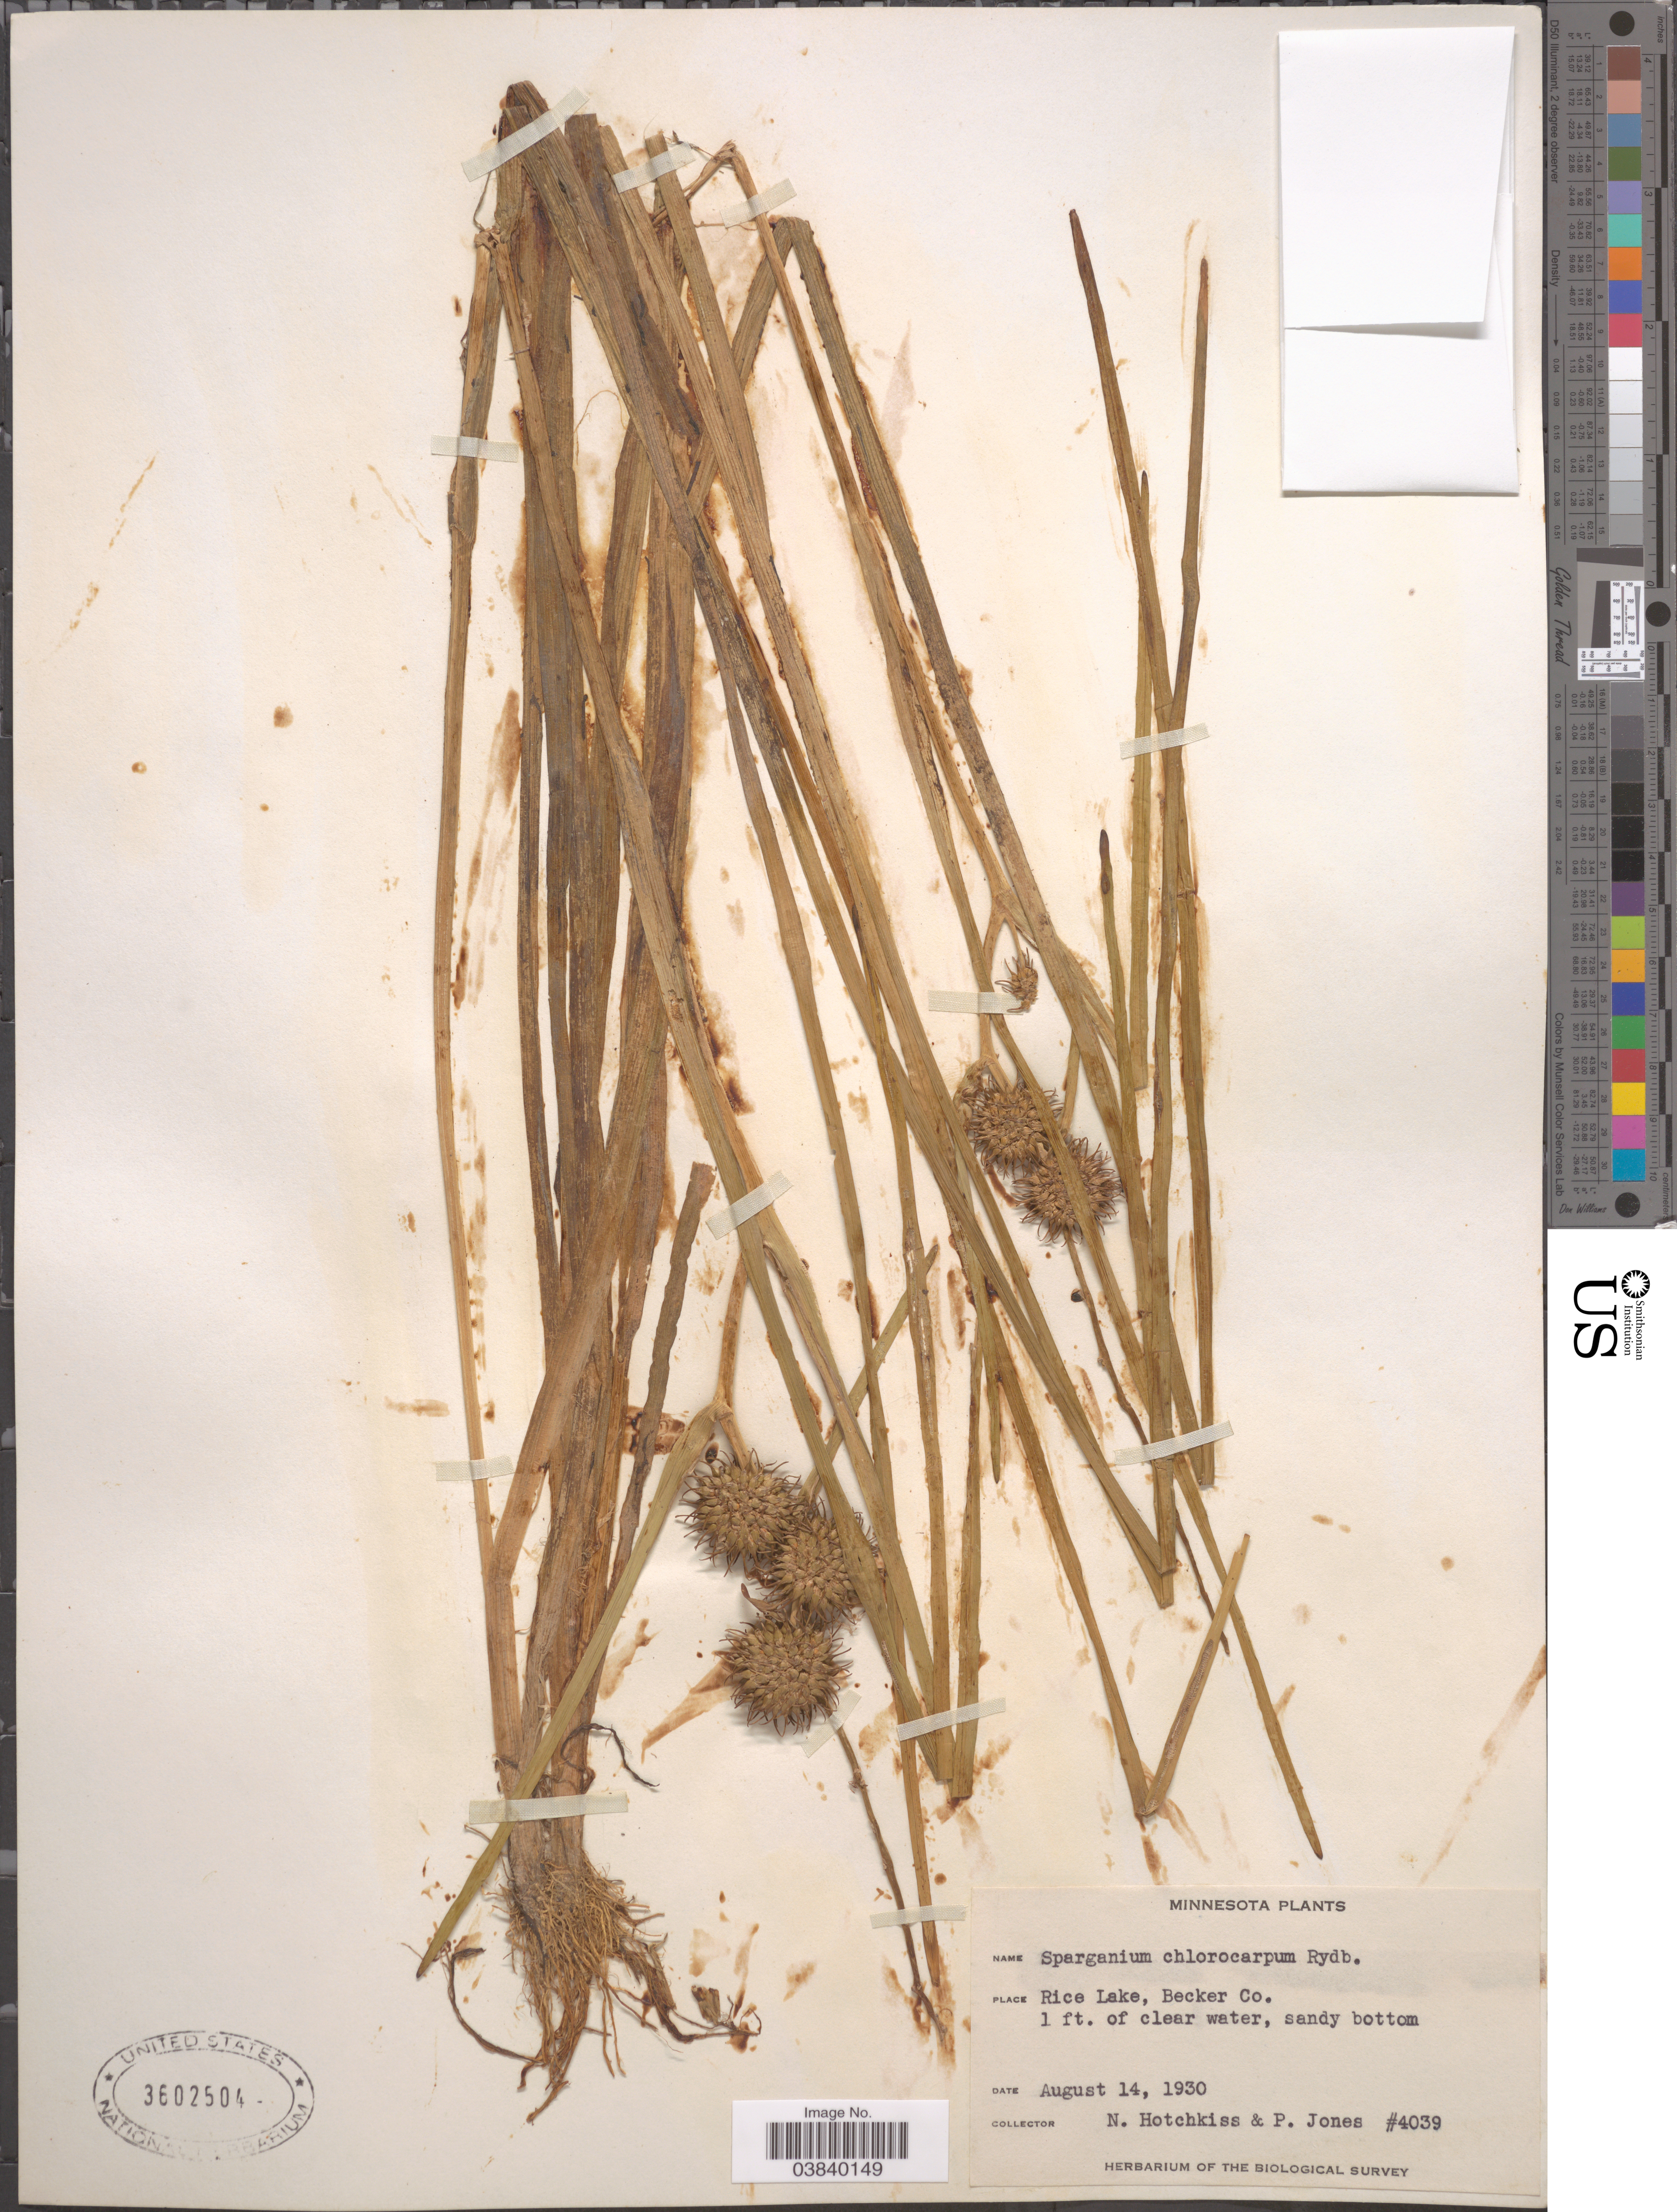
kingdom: Plantae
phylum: Tracheophyta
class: Liliopsida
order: Poales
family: Typhaceae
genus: Sparganium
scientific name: Sparganium chlorocarpum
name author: Rydb.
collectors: N. Hotchkiss & P. Jones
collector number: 4039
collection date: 1930-08-14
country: United States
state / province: Minnesota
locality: Rice Lake, Becker Co.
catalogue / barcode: US 3602504